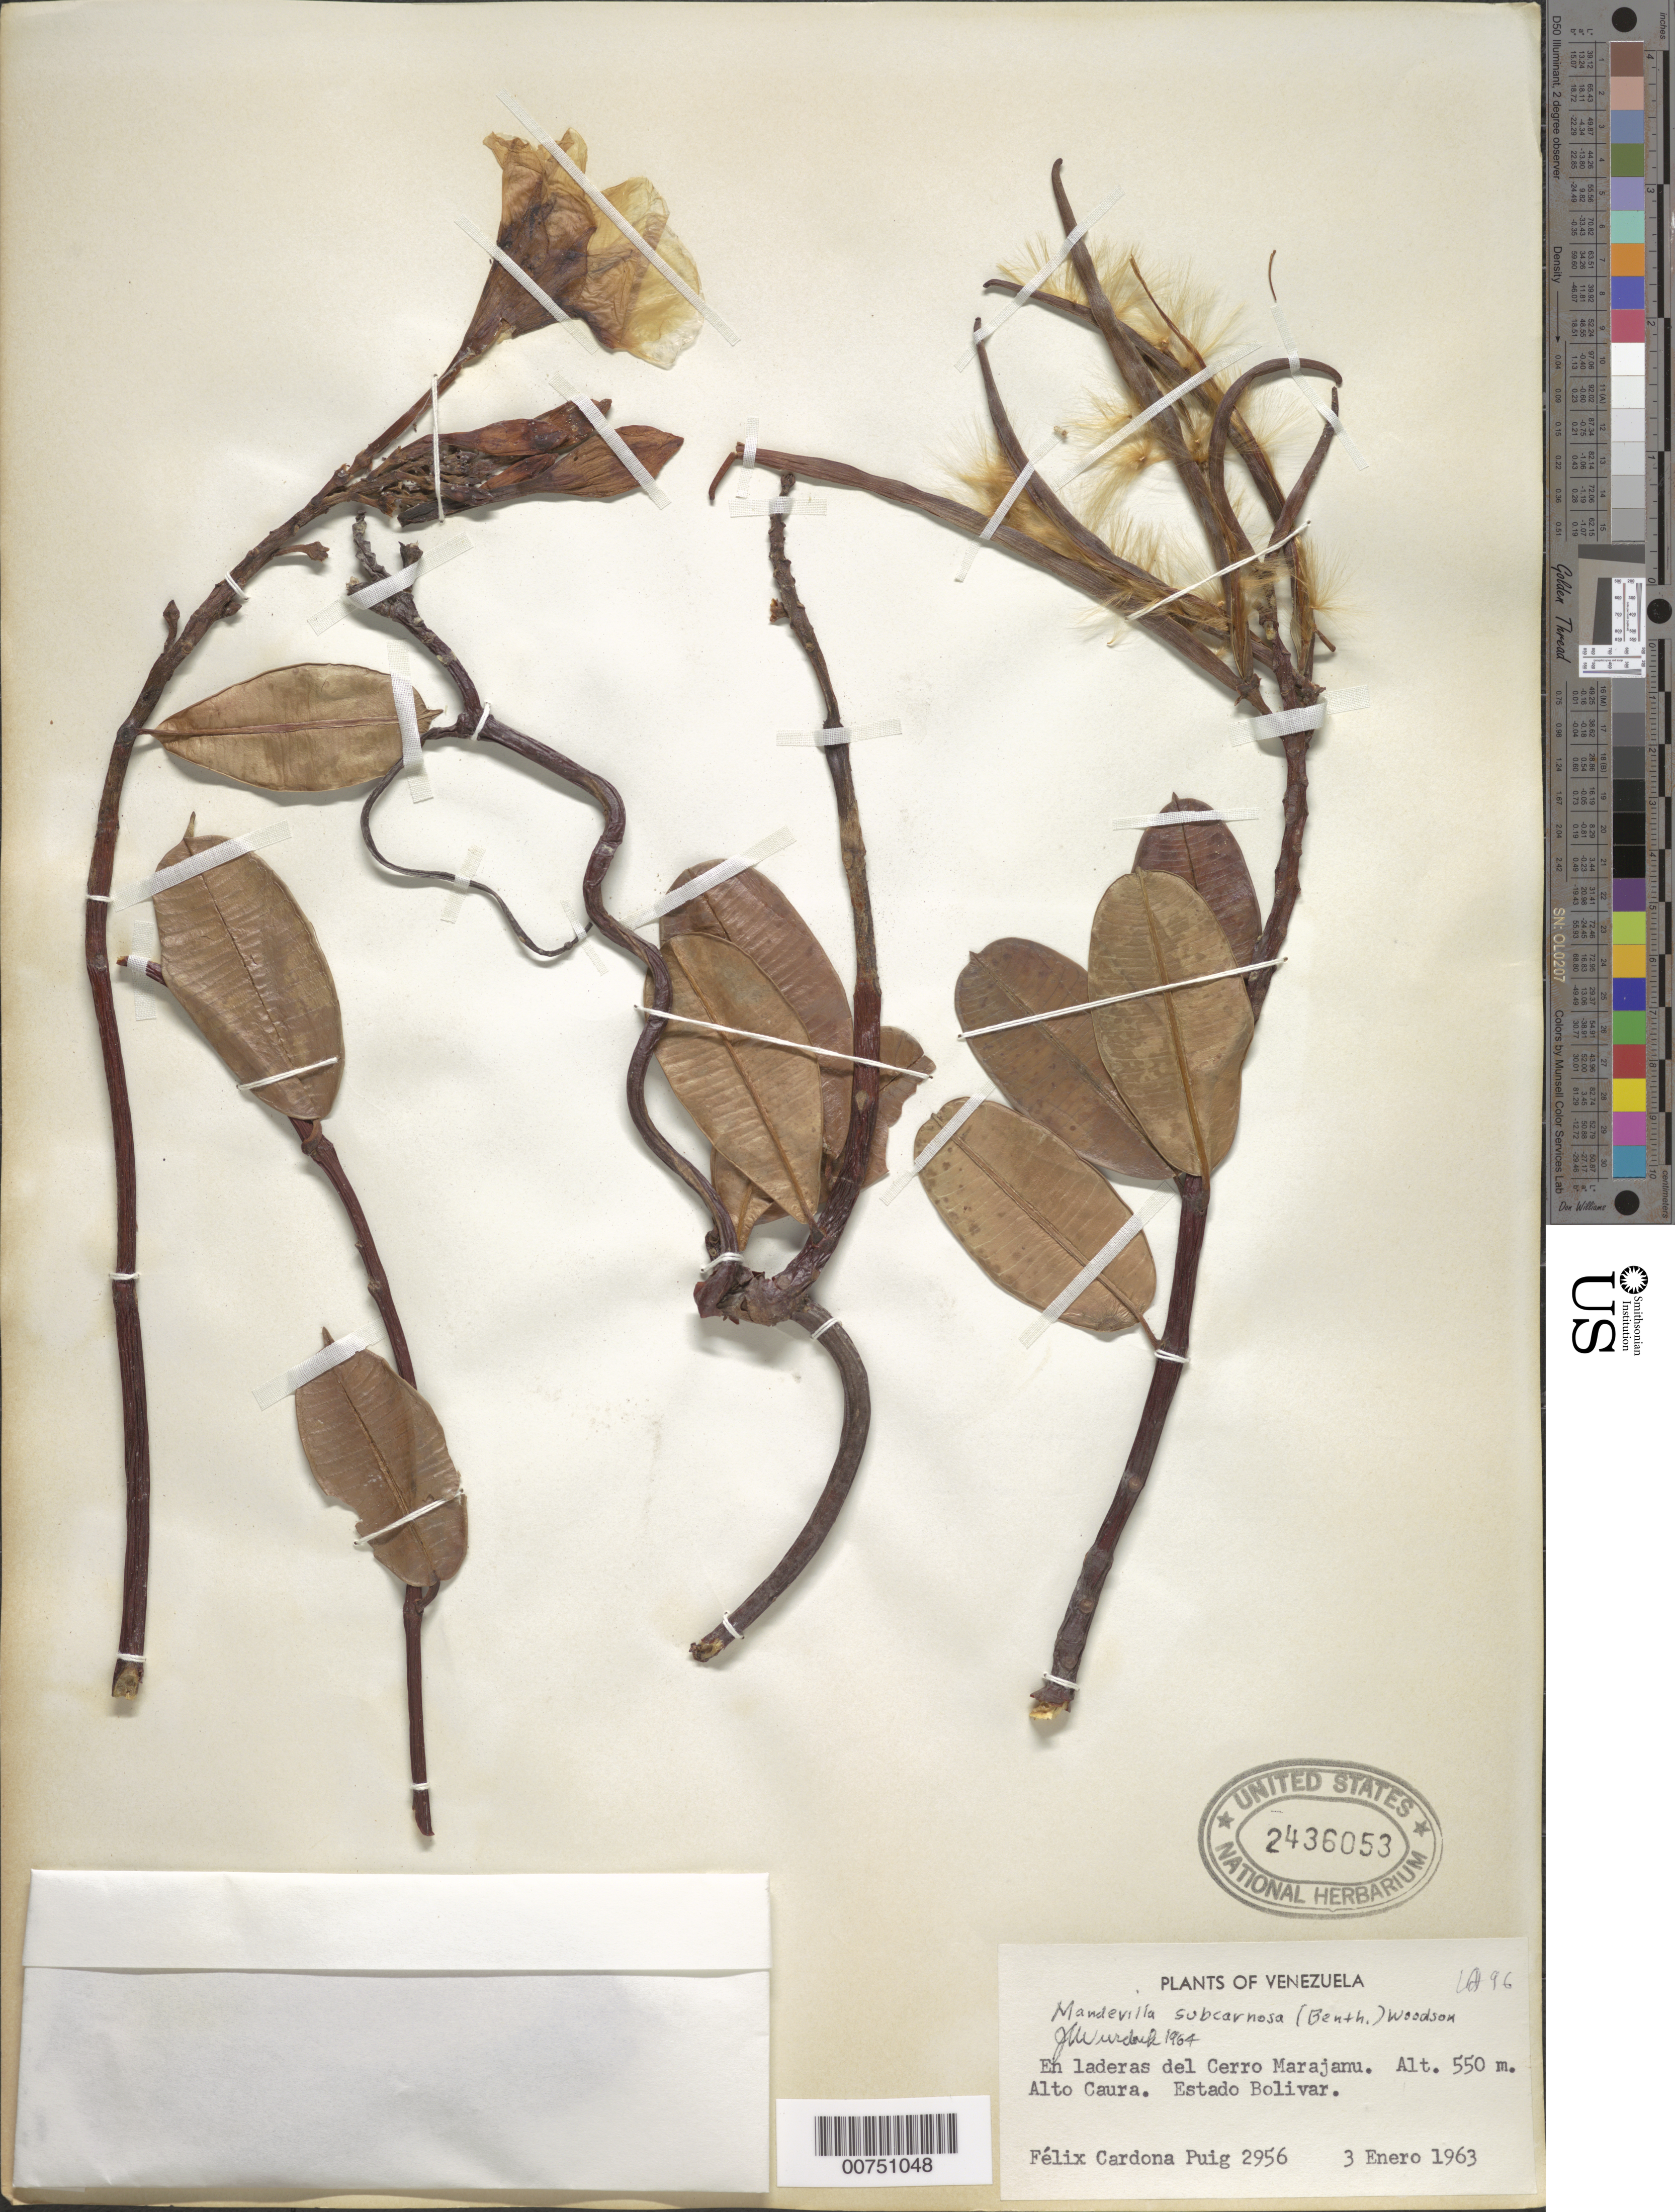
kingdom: Plantae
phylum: Tracheophyta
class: Magnoliopsida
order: Gentianales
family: Apocynaceae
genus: Mandevilla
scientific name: Mandevilla subcarnosa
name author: (Benth.) Woodson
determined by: Wurdack, John J., (US), US (UNITED STATES)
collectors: F. Cardona Puig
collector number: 2956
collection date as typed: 3-Jan-63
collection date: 1963-01-03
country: Venezuela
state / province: Bolívar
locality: Cerro Marajunu, alto Caura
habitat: Laderas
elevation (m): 550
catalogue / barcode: US 2436053